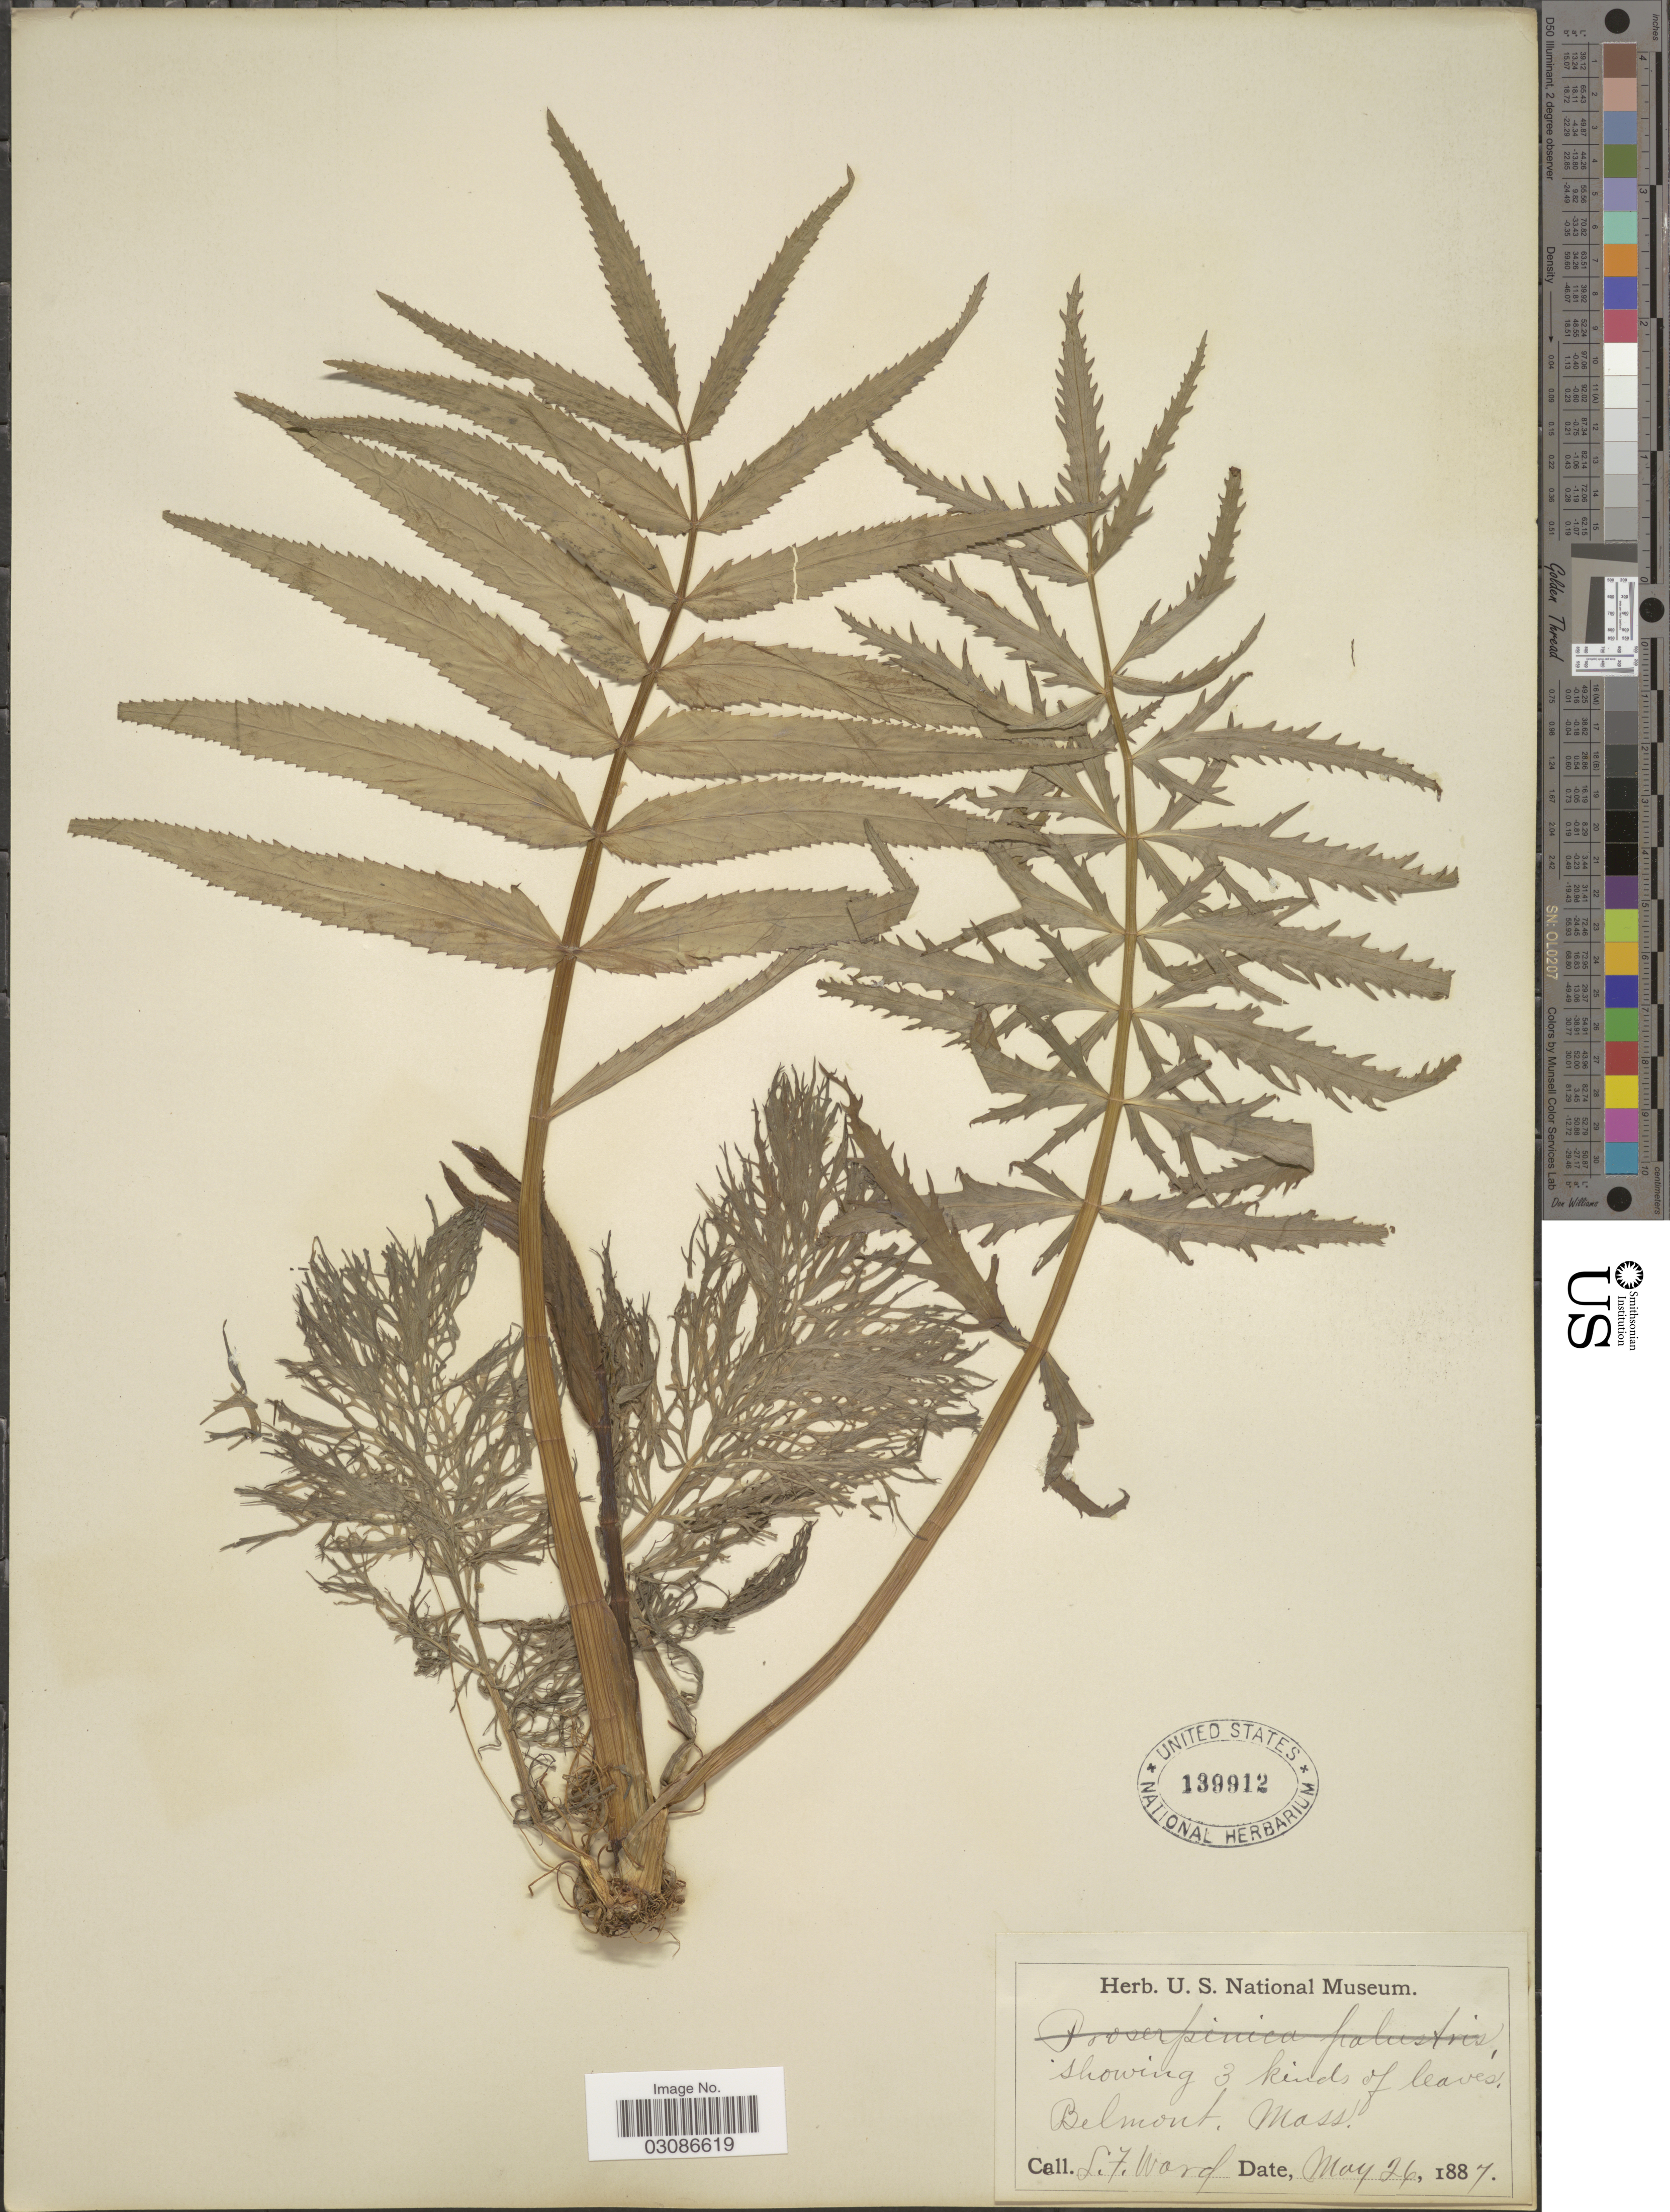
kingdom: Plantae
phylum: Tracheophyta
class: Magnoliopsida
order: Apiales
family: Apiaceae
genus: Sium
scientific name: Sium suave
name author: Walter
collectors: L. Ward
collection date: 1887-05-26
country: United States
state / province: Massachusetts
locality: Belmont.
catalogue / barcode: US 139912